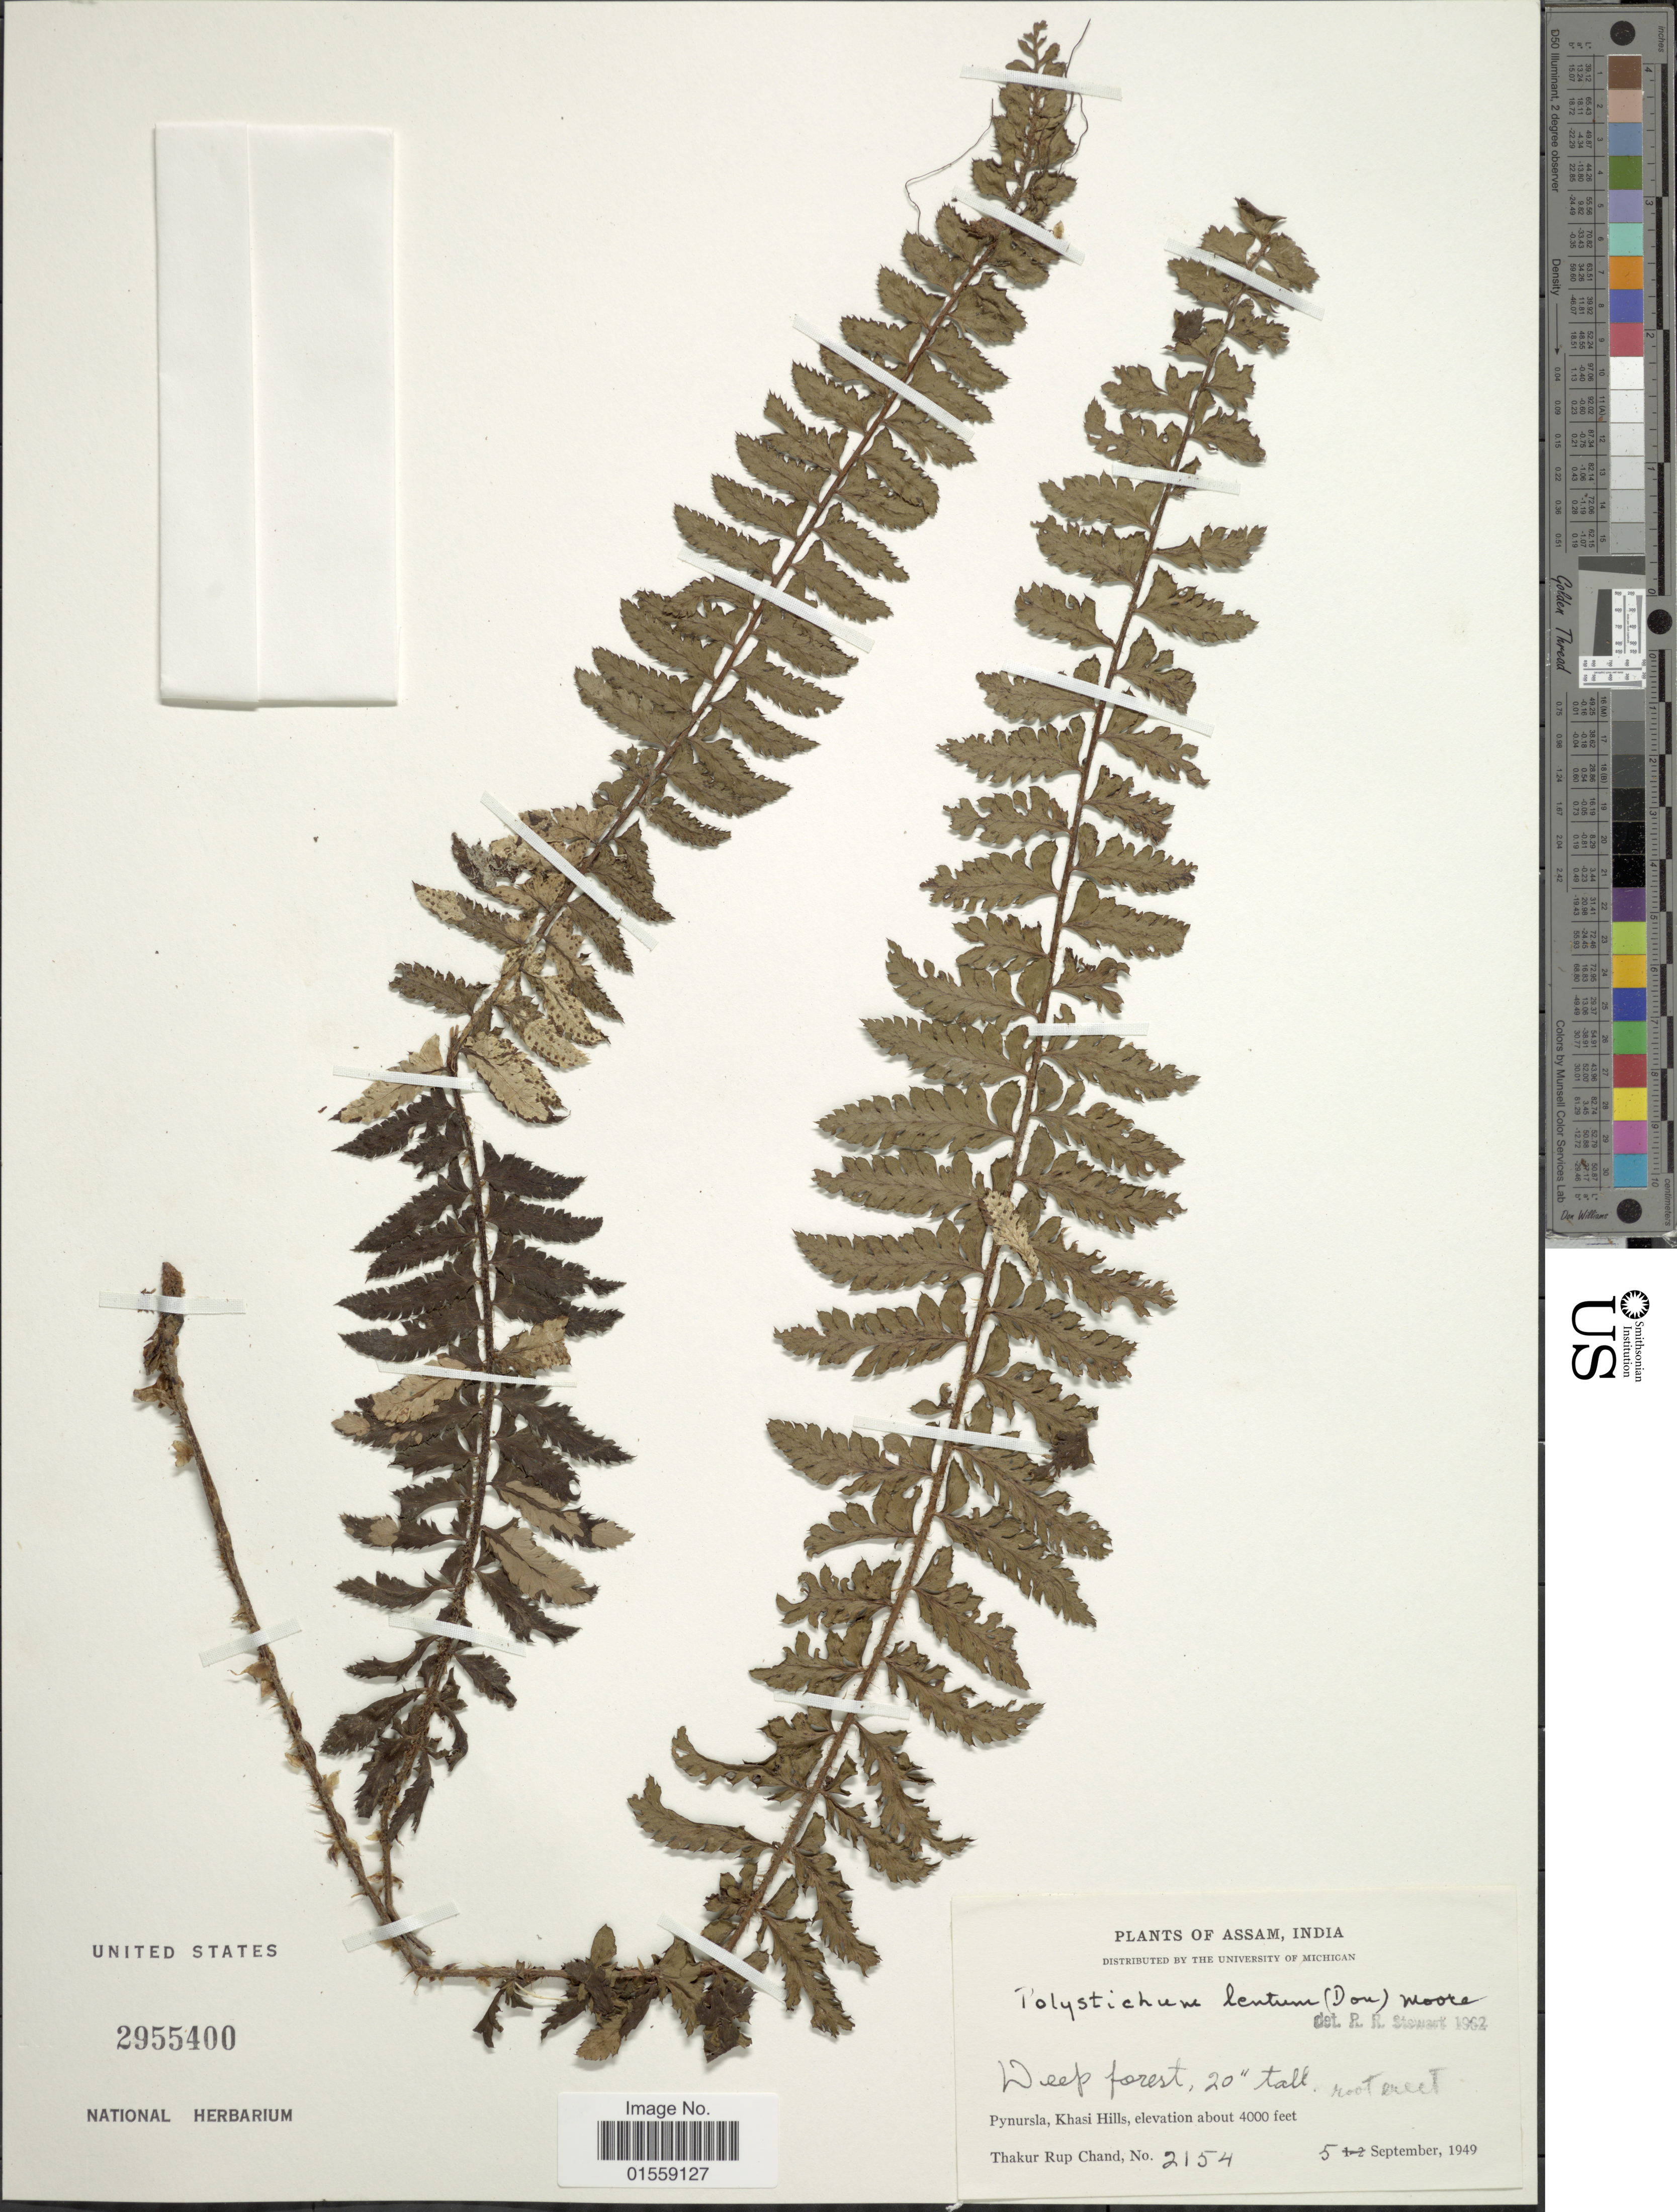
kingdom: Plantae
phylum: Tracheophyta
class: Polypodiopsida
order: Polypodiales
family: Dryopteridaceae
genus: Polystichum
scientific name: Polystichum lentum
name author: (D. Don) T. Moore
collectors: T. R. Chand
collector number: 2154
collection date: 1949-09-05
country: India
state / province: Meghalaya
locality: Assam, India, Pynursla, Khasi Hills.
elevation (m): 1219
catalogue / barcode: US 2955400